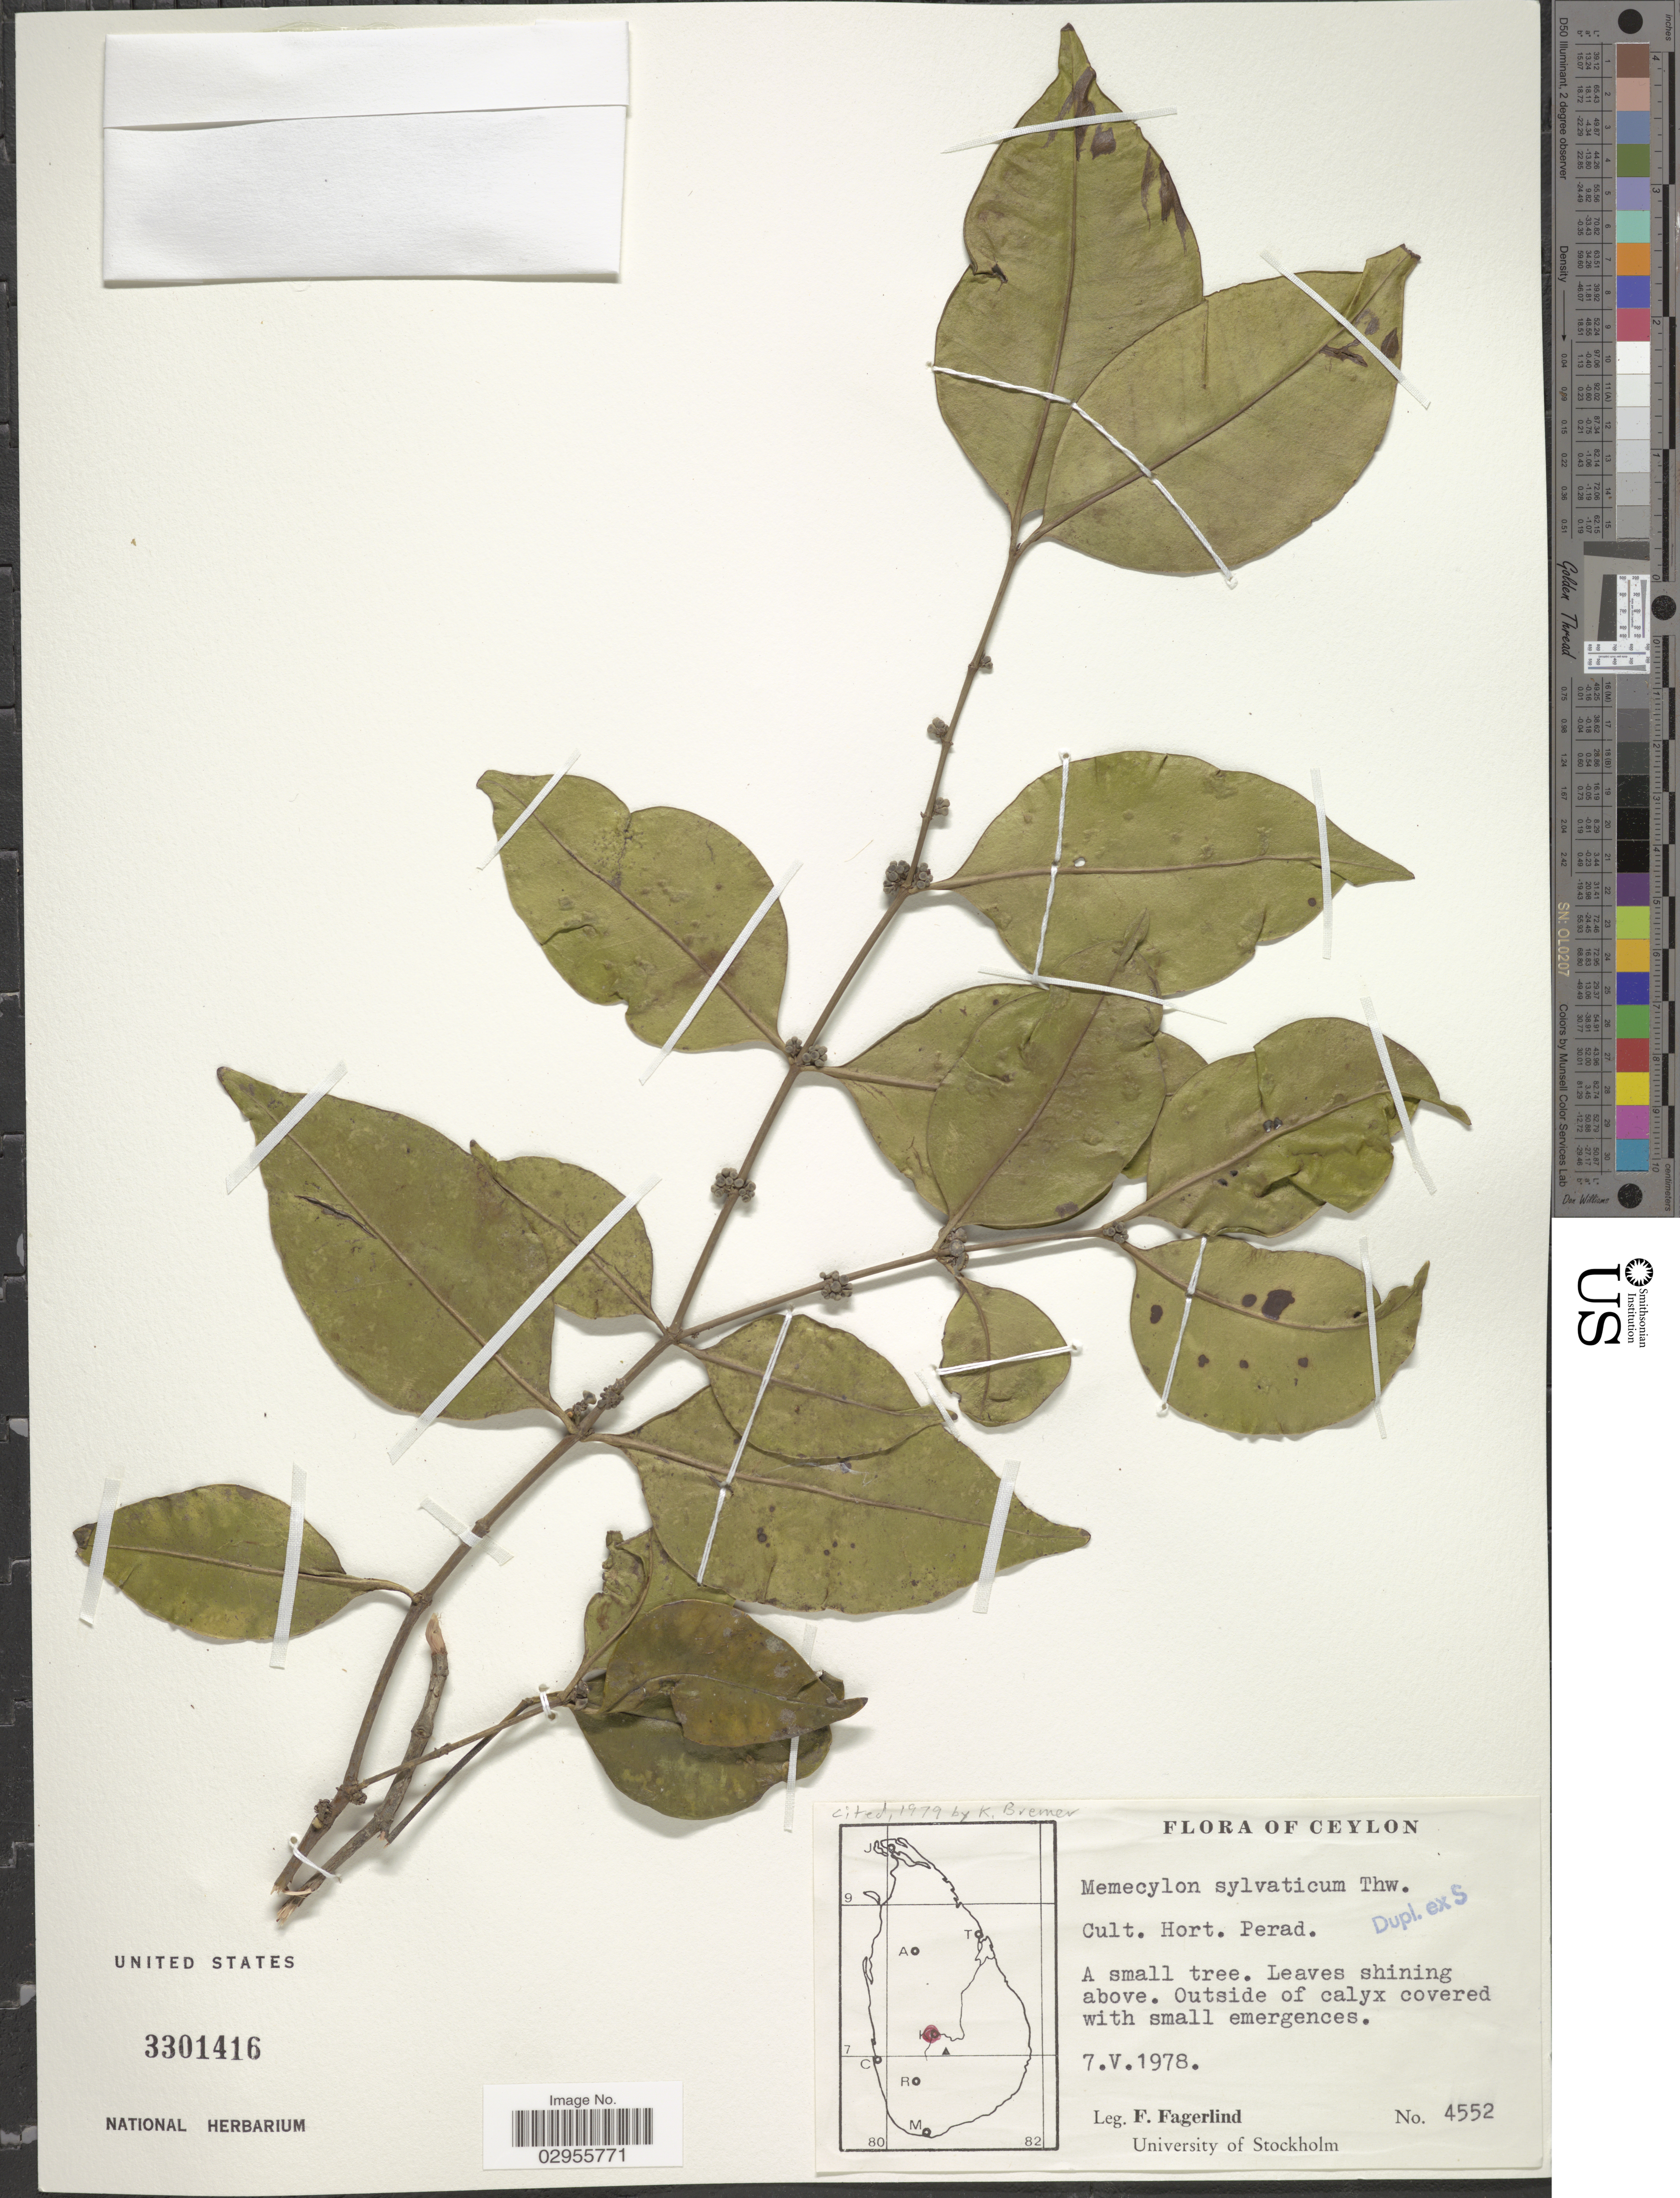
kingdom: Plantae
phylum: Tracheophyta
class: Magnoliopsida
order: Myrtales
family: Melastomataceae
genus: Memecylon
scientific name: Memecylon sylvaticum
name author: Thwaites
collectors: F. Fagerlind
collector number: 4552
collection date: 1978-05-07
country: Sri Lanka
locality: Ceylon, Cult. Hort. Perad.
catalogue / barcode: US 3301416